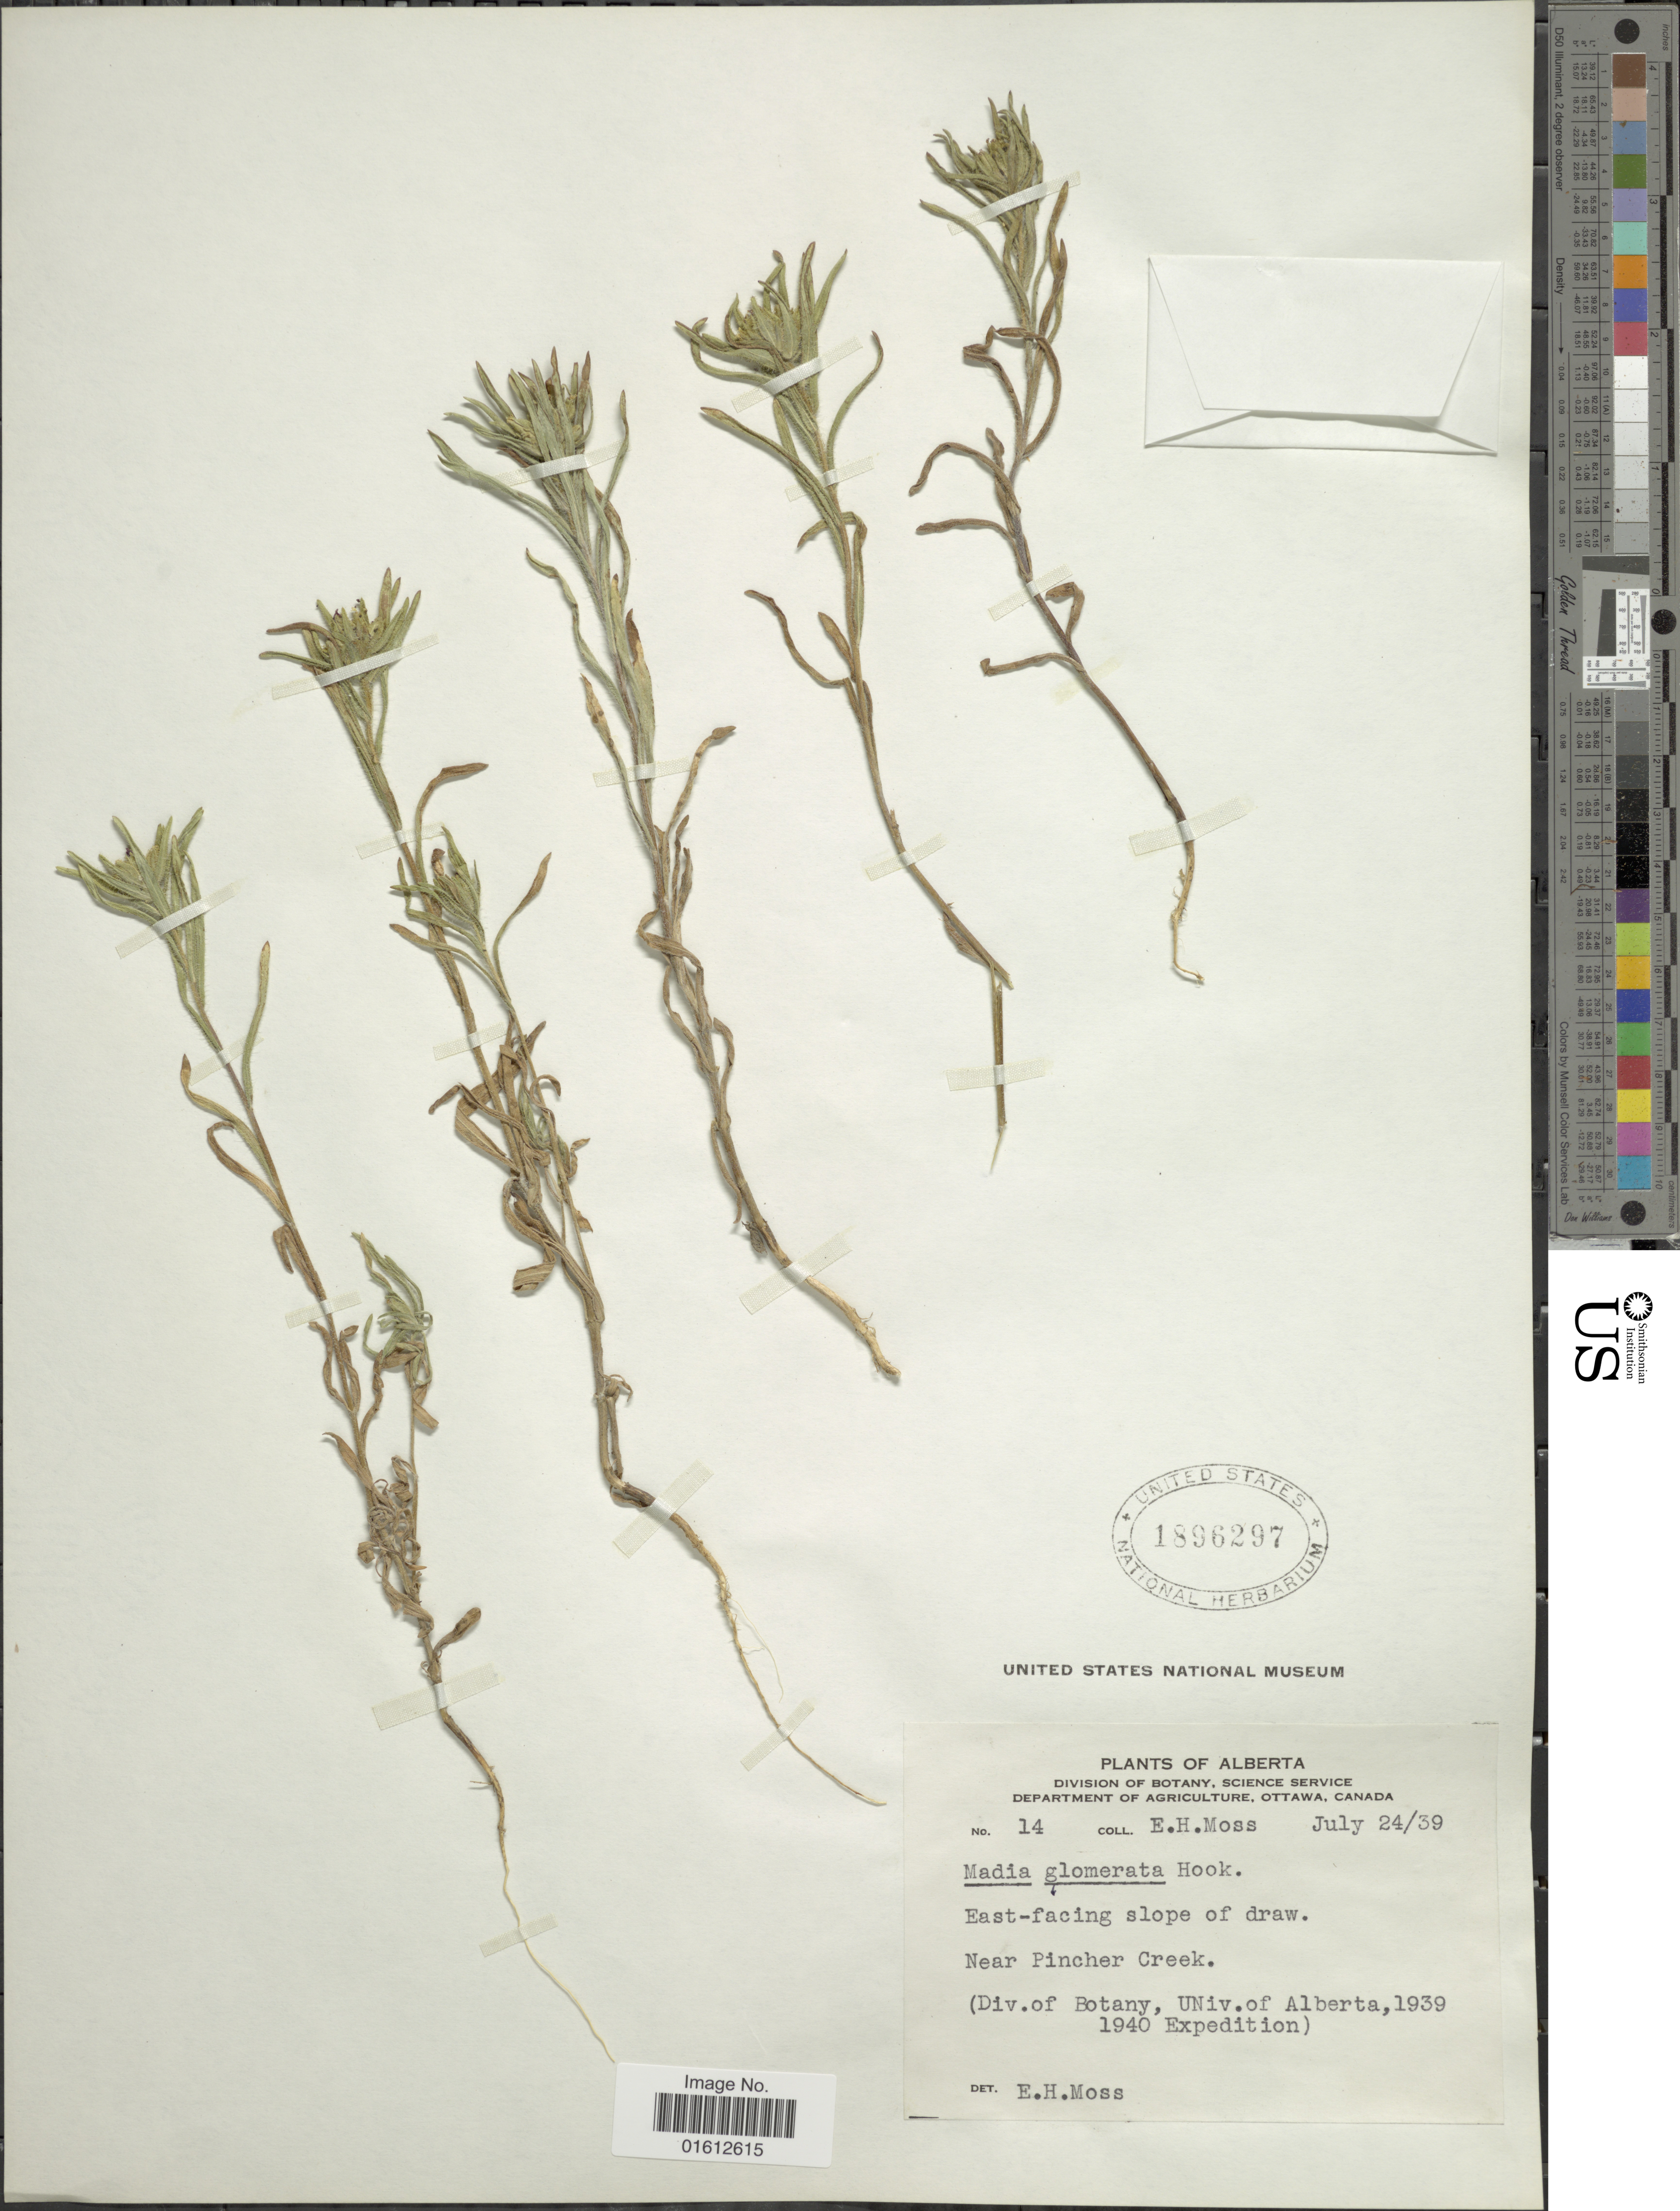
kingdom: Plantae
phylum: Tracheophyta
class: Magnoliopsida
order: Asterales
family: Asteraceae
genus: Madia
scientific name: Madia glomerata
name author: Hook.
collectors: E. Moss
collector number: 14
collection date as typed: Transcribed d/m/y: 24/7/39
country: Canada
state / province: Alberta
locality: East-facing slope of draw. Near Pincher Creek.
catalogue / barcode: US 1896297